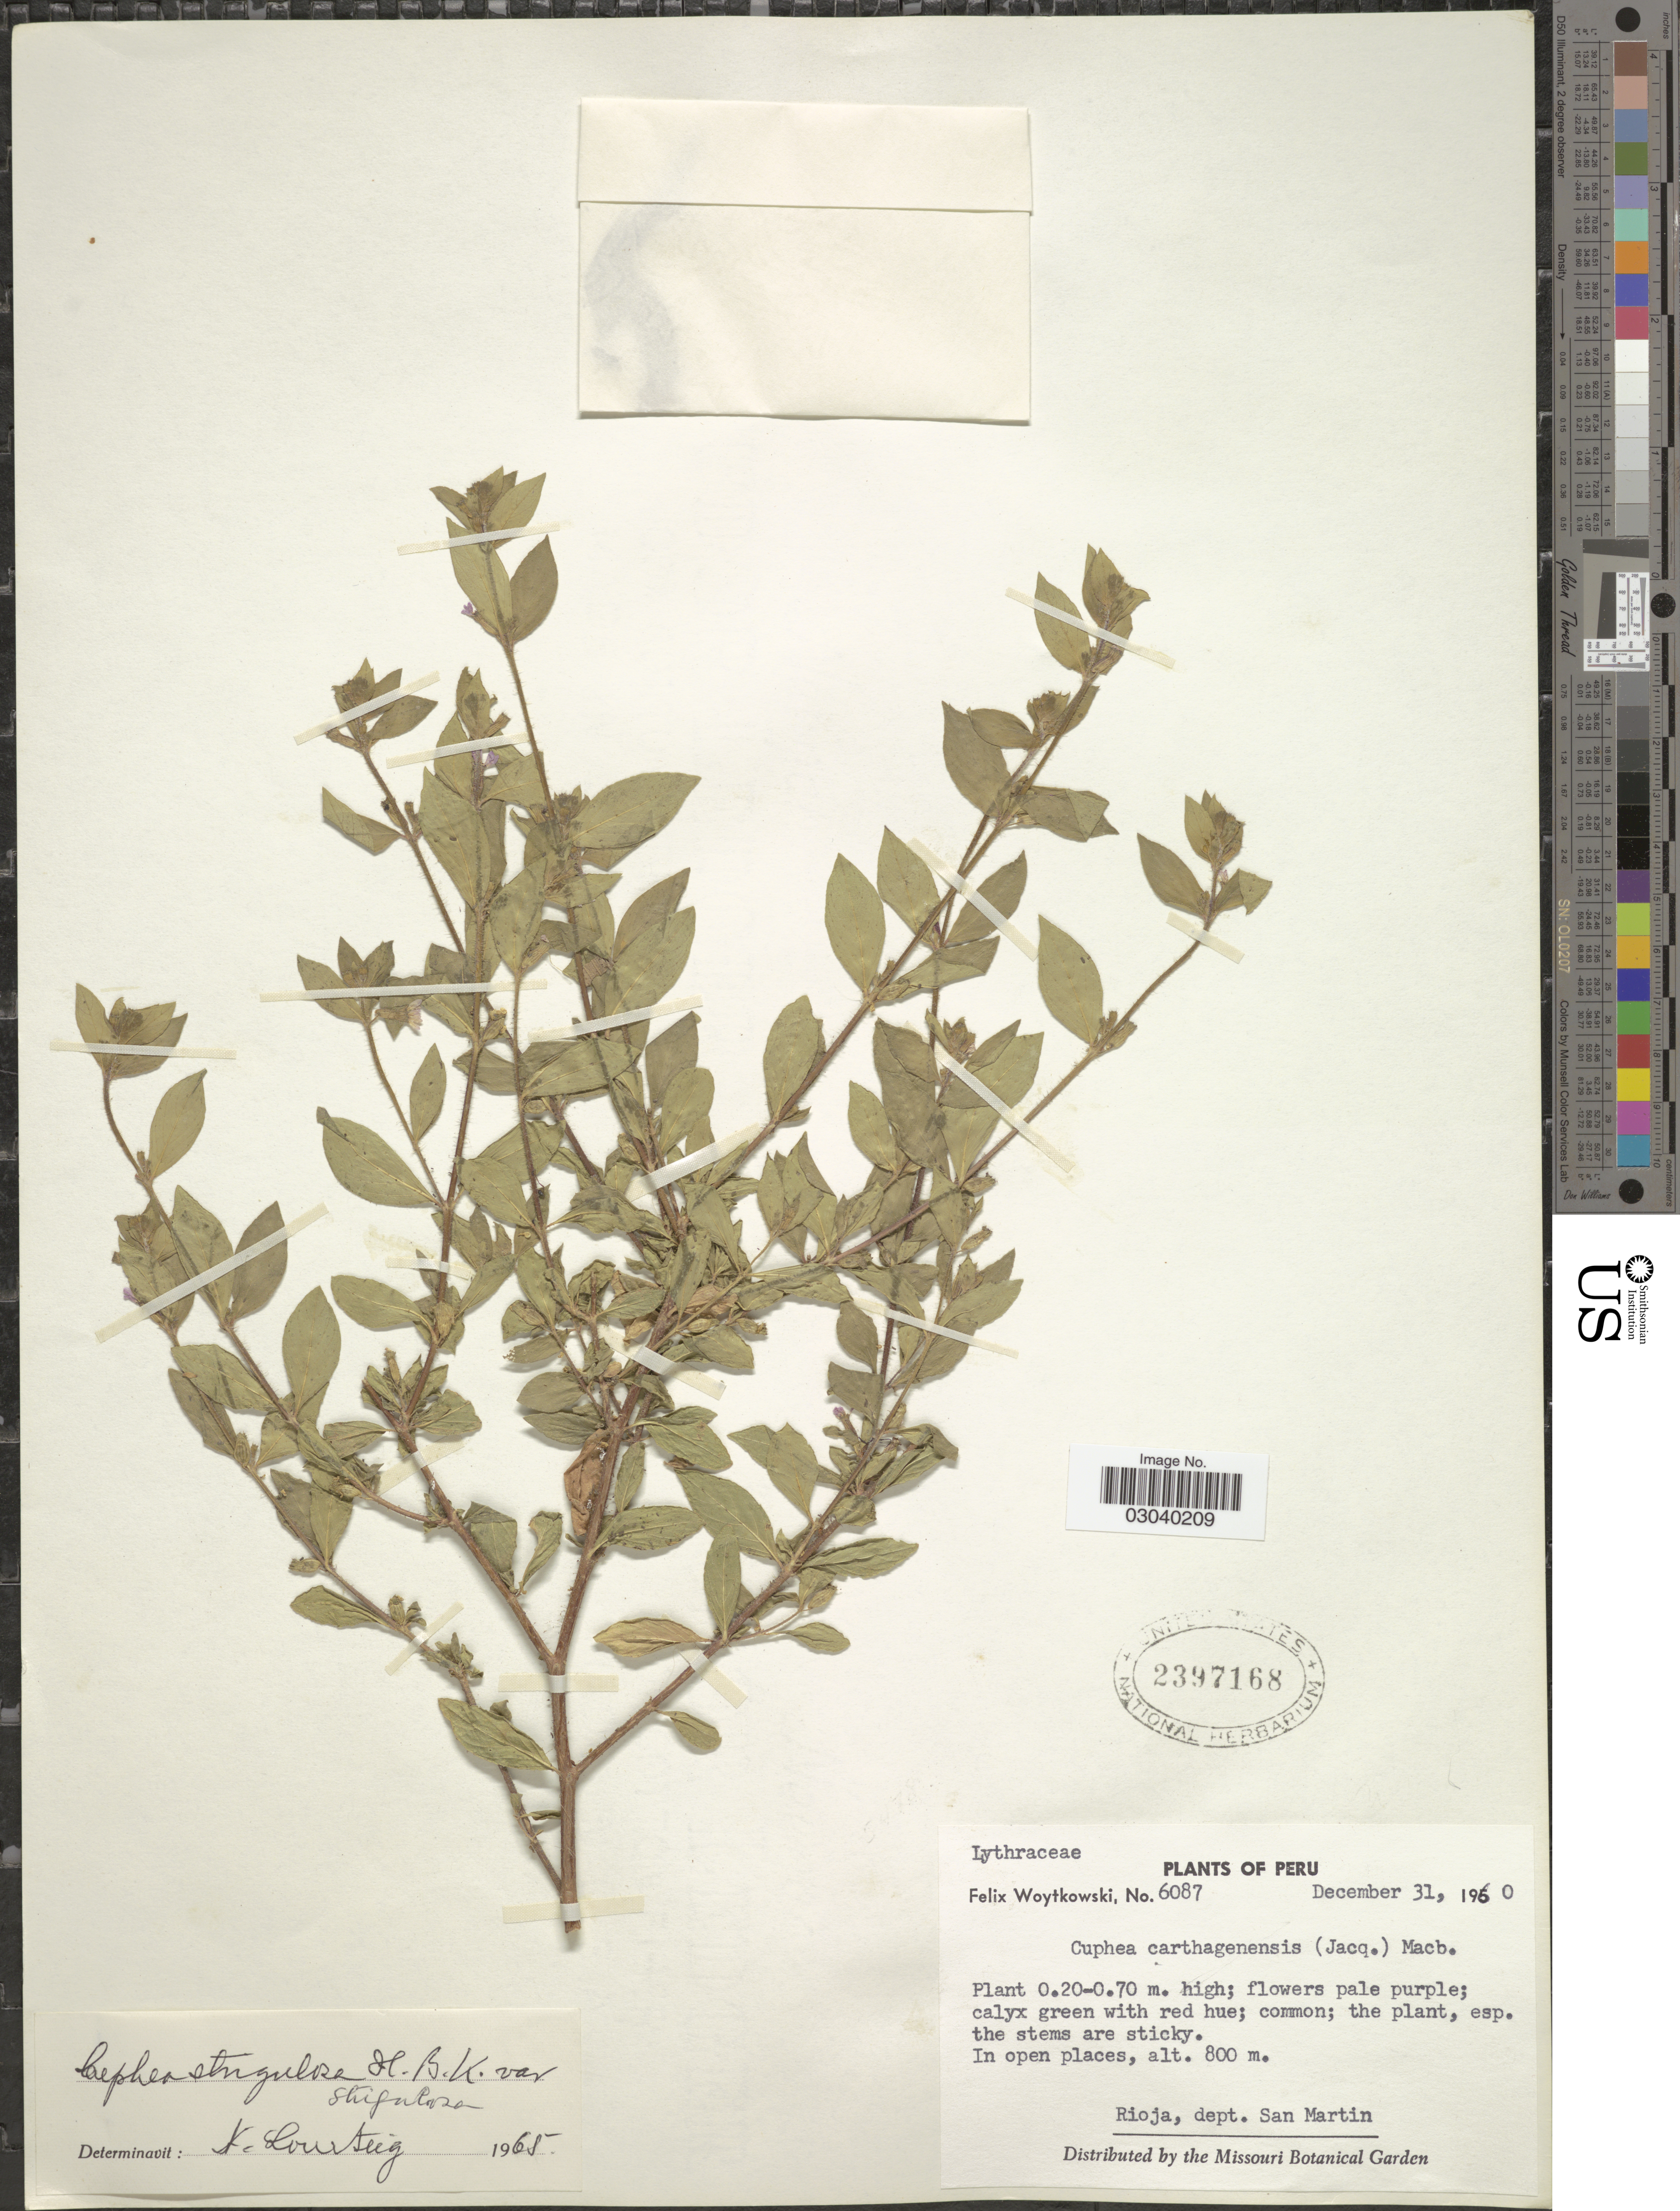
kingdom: Plantae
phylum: Tracheophyta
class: Magnoliopsida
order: Myrtales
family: Lythraceae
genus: Cuphea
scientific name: Cuphea strigulosa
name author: Kunth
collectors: F. Woytkowski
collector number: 6087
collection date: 1960-12-31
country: Peru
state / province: San Martín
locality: Rioja, dept. San Martin.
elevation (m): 800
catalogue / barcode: US 2397168